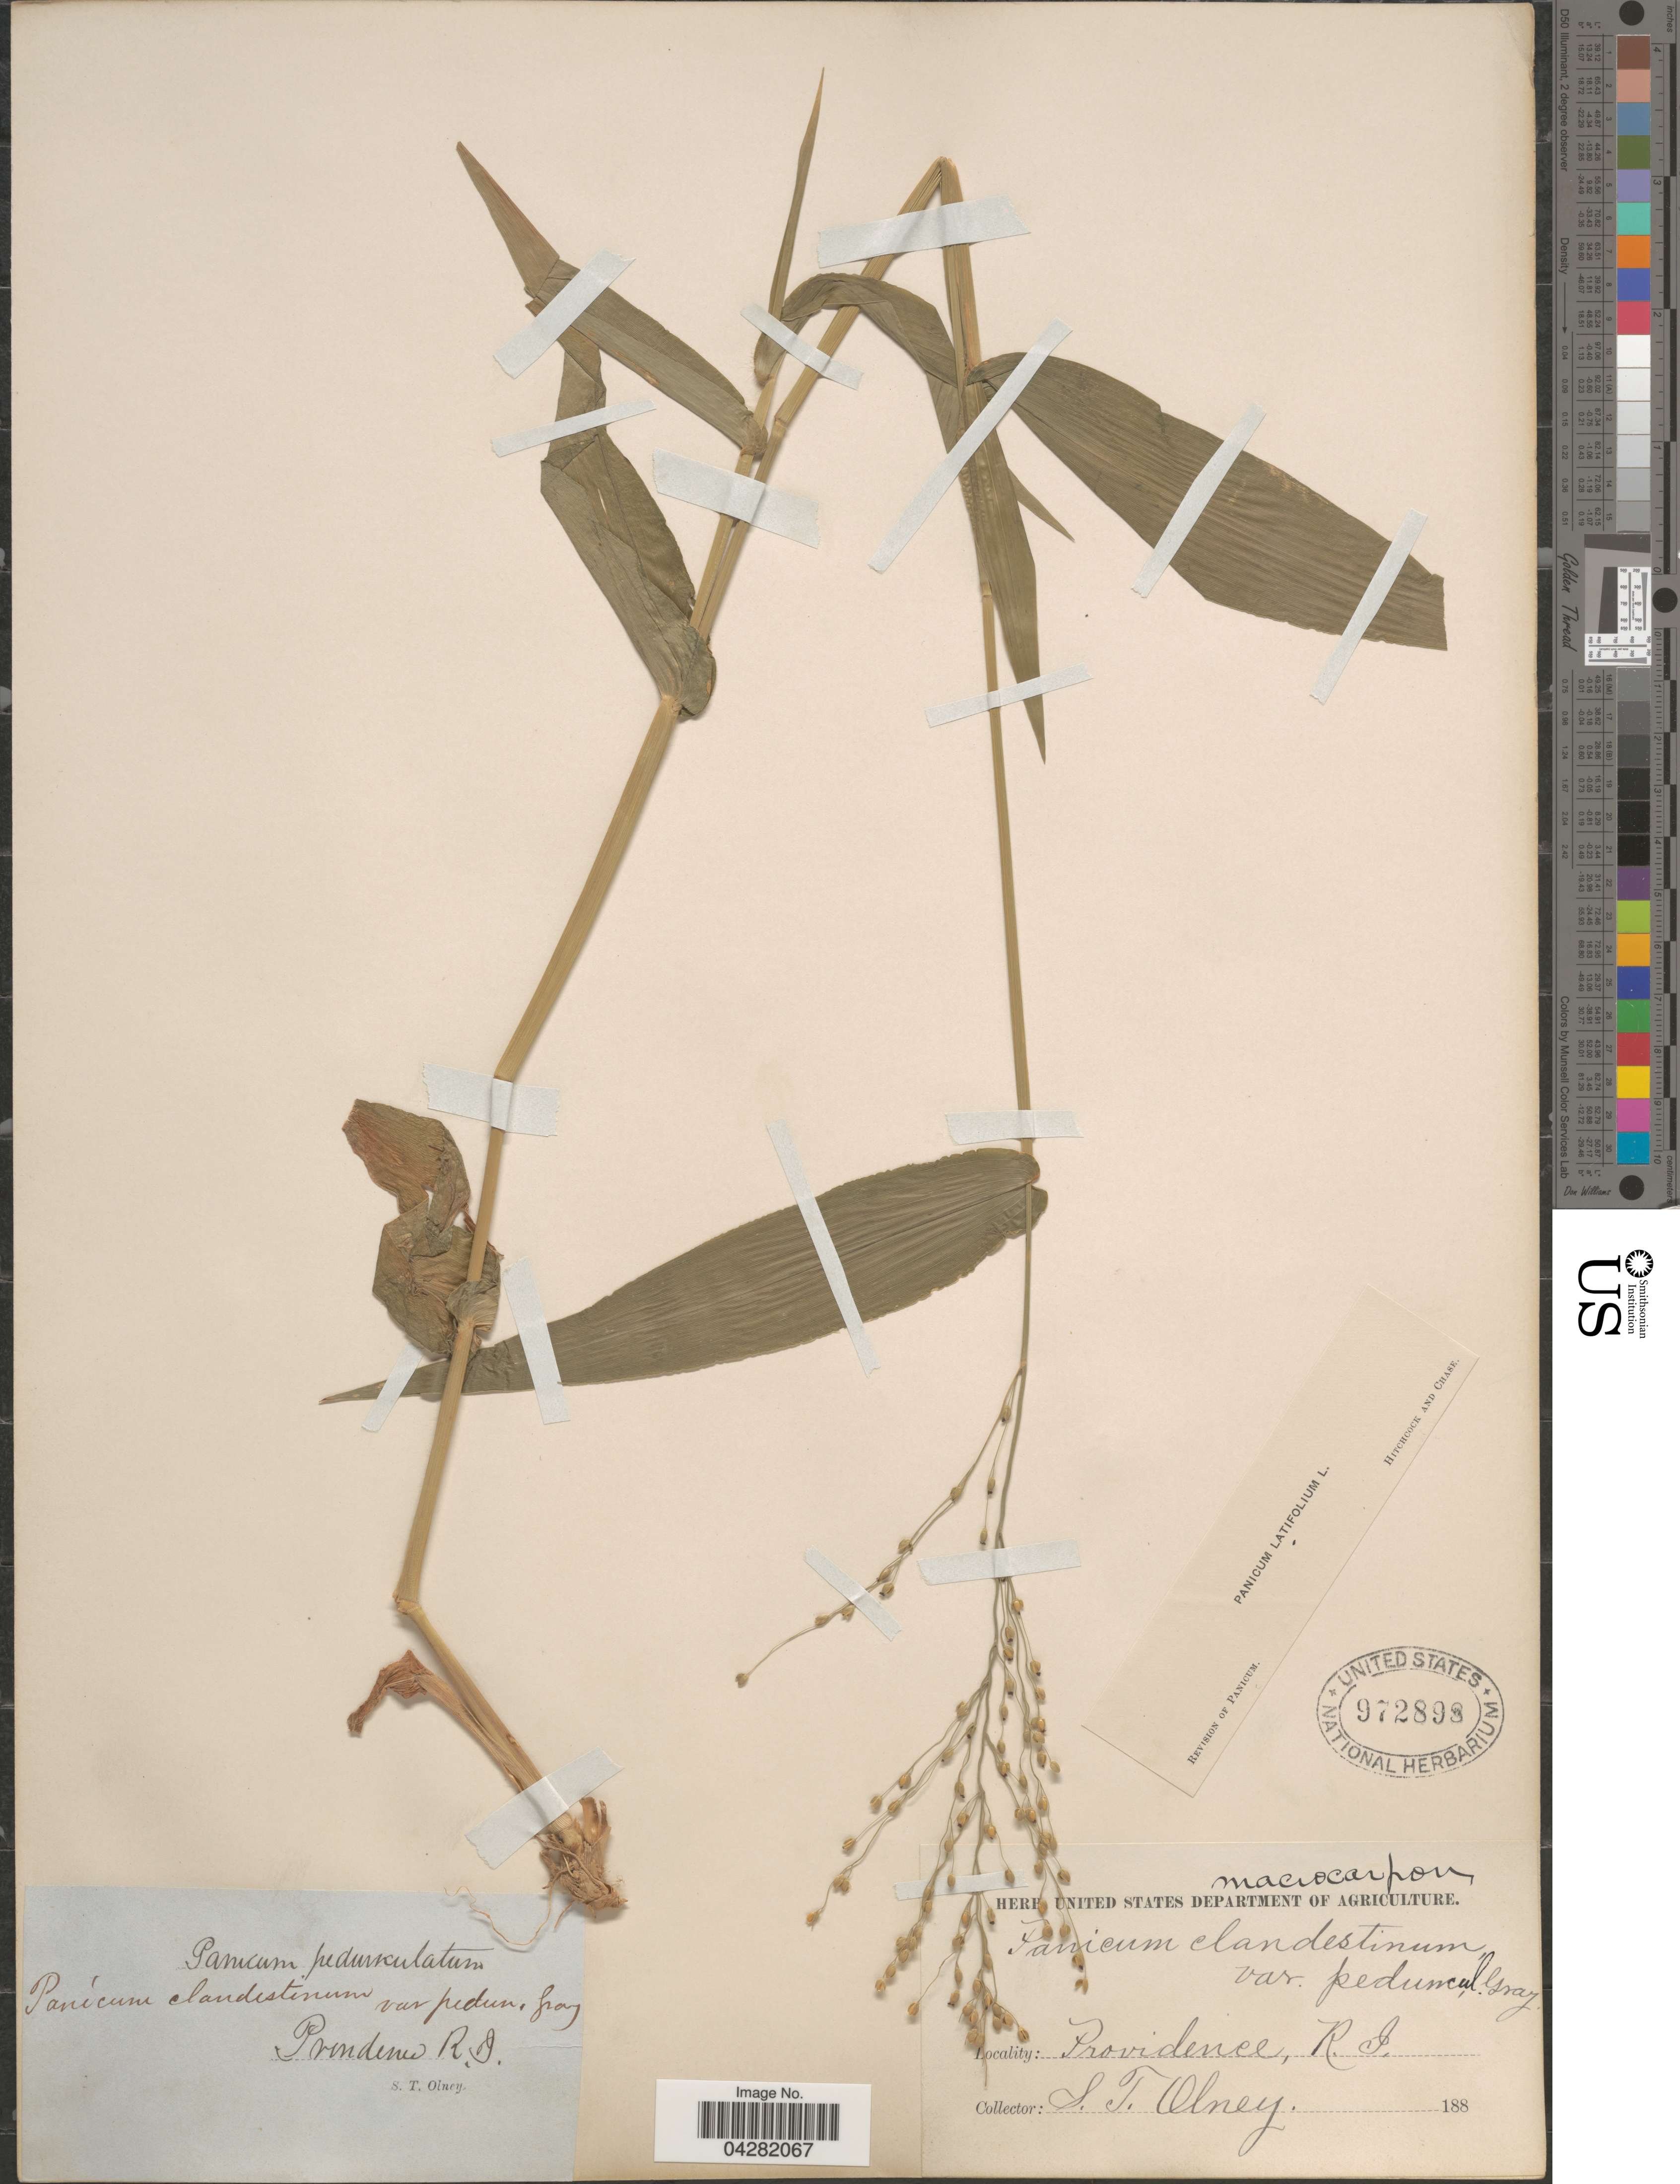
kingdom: Plantae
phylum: Tracheophyta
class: Liliopsida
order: Poales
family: Poaceae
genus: Dichanthelium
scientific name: Dichanthelium latifolium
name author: (L.) Harvill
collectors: S. Olney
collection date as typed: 188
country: United States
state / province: Rhode Island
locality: Providence.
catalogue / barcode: US 972898